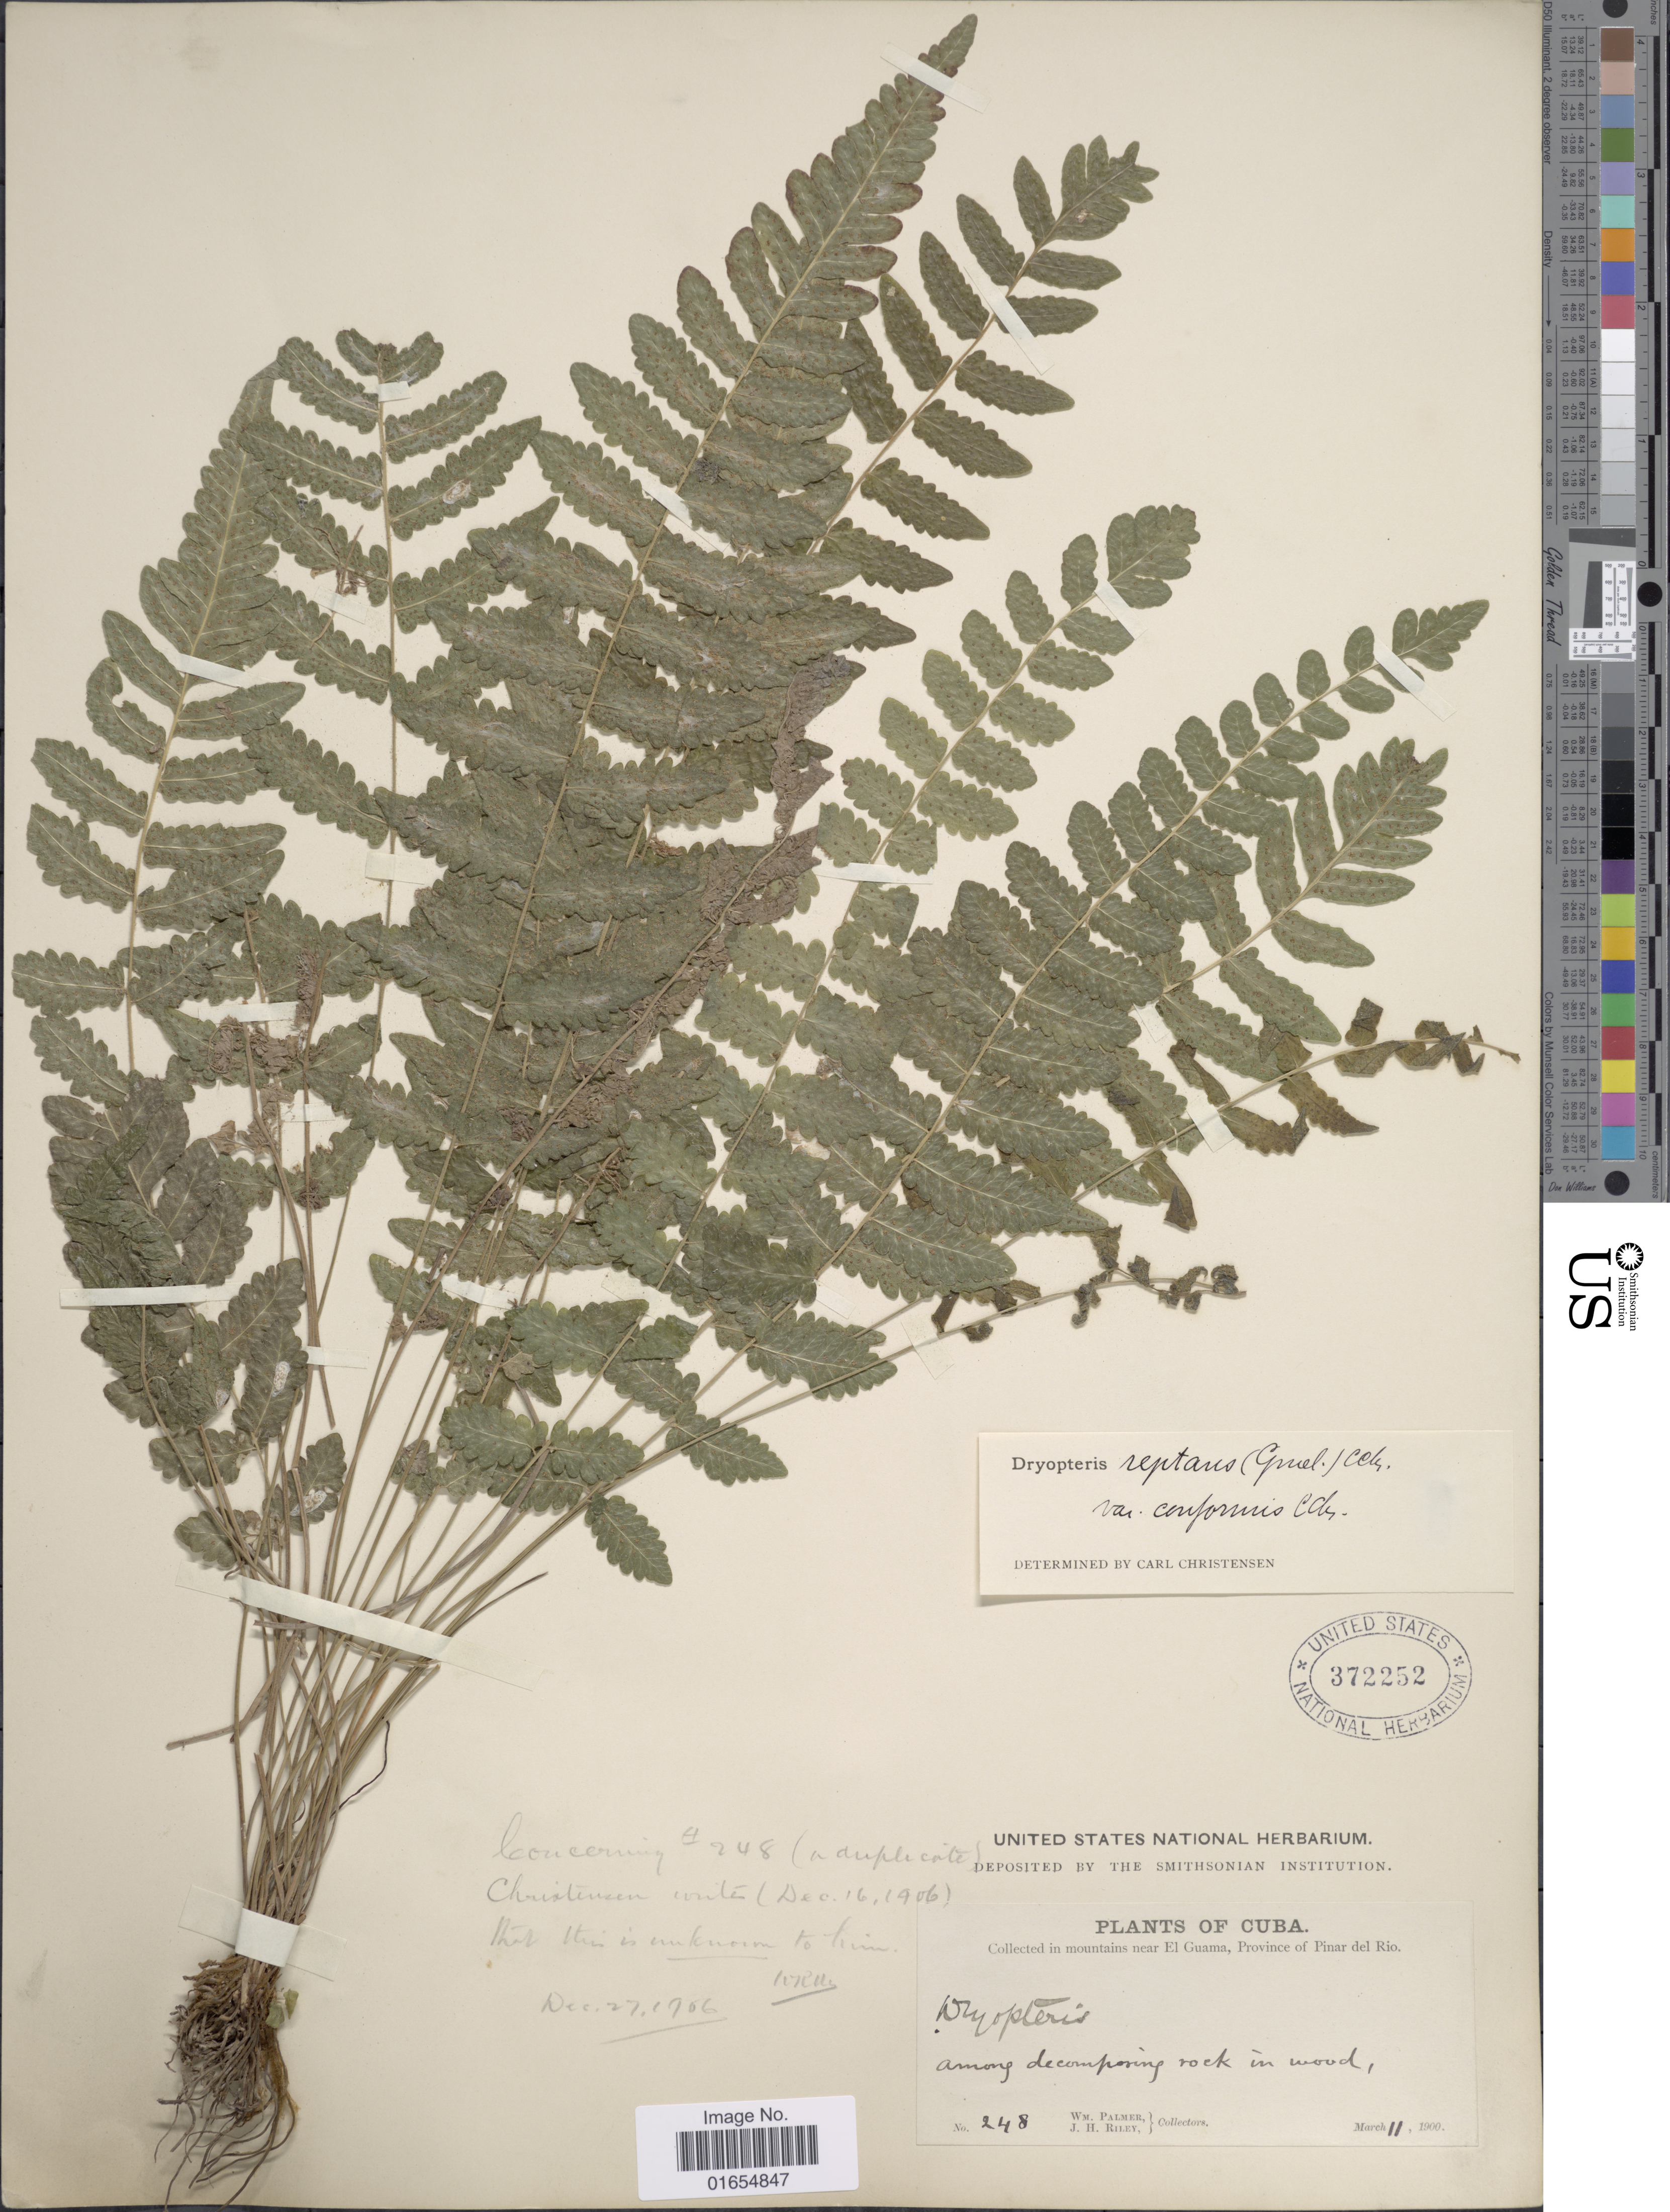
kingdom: Plantae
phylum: Tracheophyta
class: Polypodiopsida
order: Polypodiales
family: Thelypteridaceae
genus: Goniopteris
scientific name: Goniopteris reptans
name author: (J.F. Gmel.) C. Presl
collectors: W. Palmer & J. H. Riley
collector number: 248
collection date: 1900-03-11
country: Cuba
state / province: Pinar del Río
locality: In mountains near El Guama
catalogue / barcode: US 372252